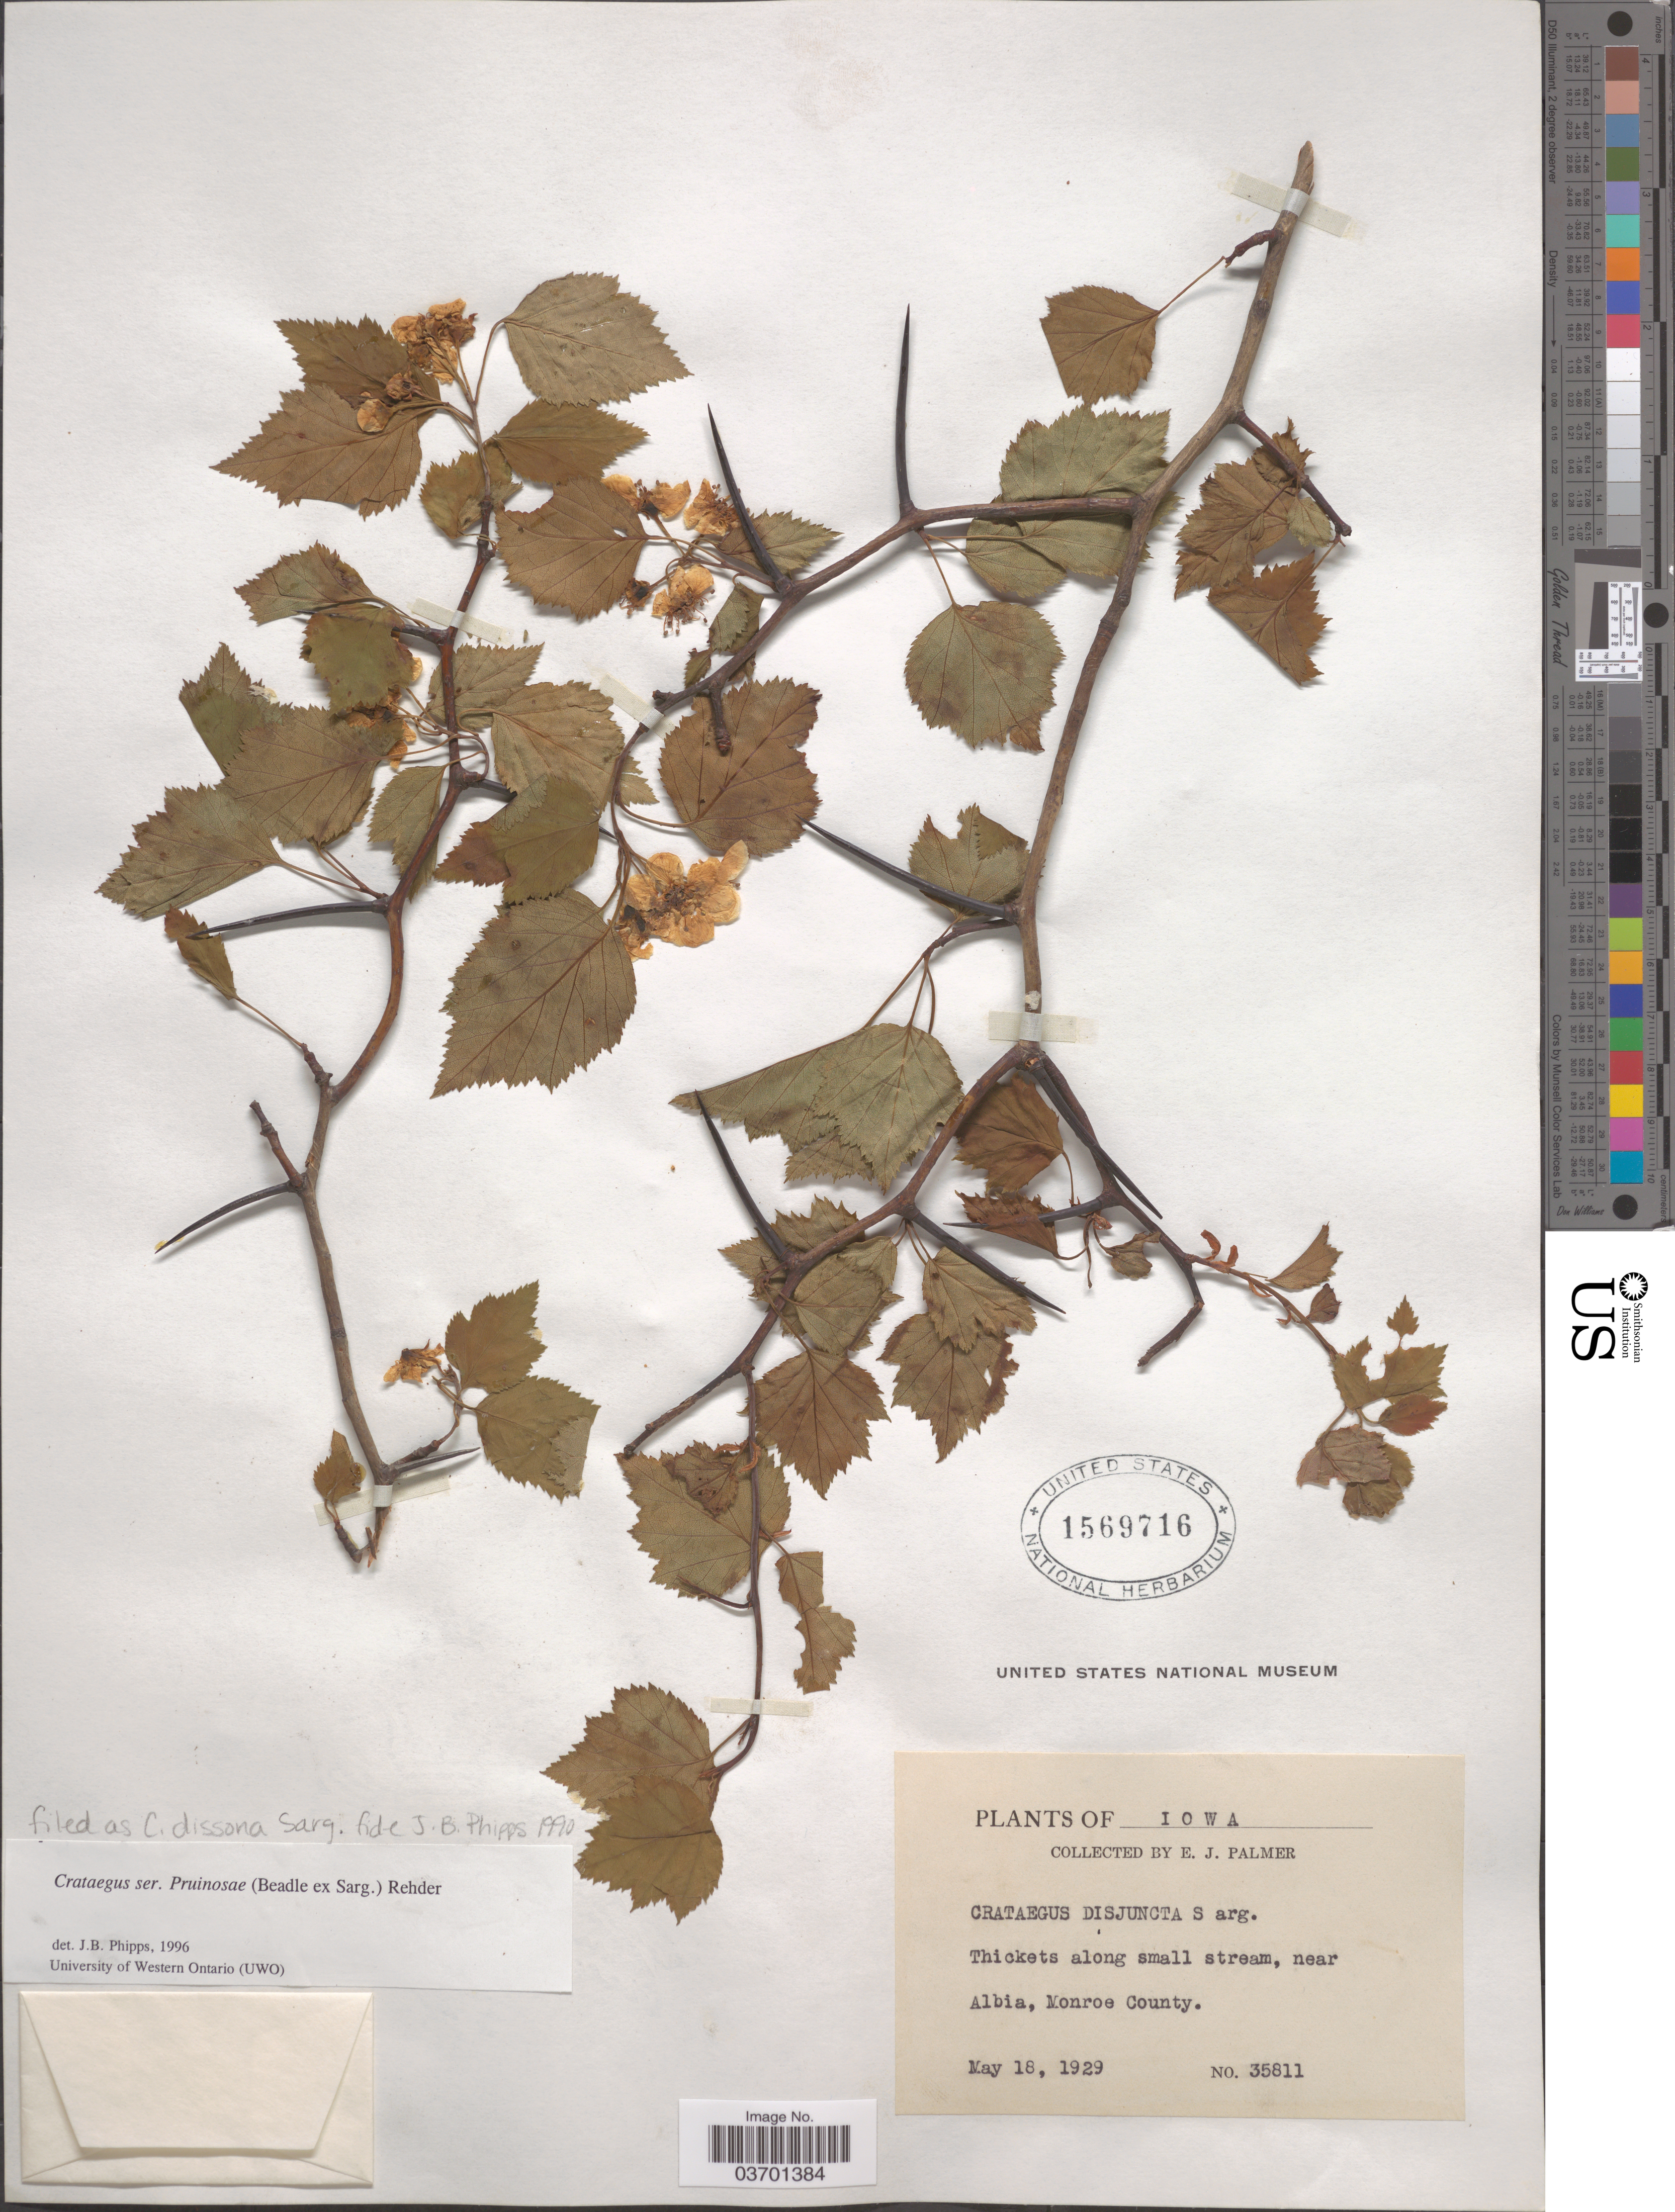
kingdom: Plantae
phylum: Tracheophyta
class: Magnoliopsida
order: Rosales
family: Rosaceae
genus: Crataegus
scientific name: Crataegus pruinosa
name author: (H.L. Wendl.) K. Koch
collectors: E. J. Palmer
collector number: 35811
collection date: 1929-05-18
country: United States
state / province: Iowa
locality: Near Albia, Monroe County.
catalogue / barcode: US 1569716